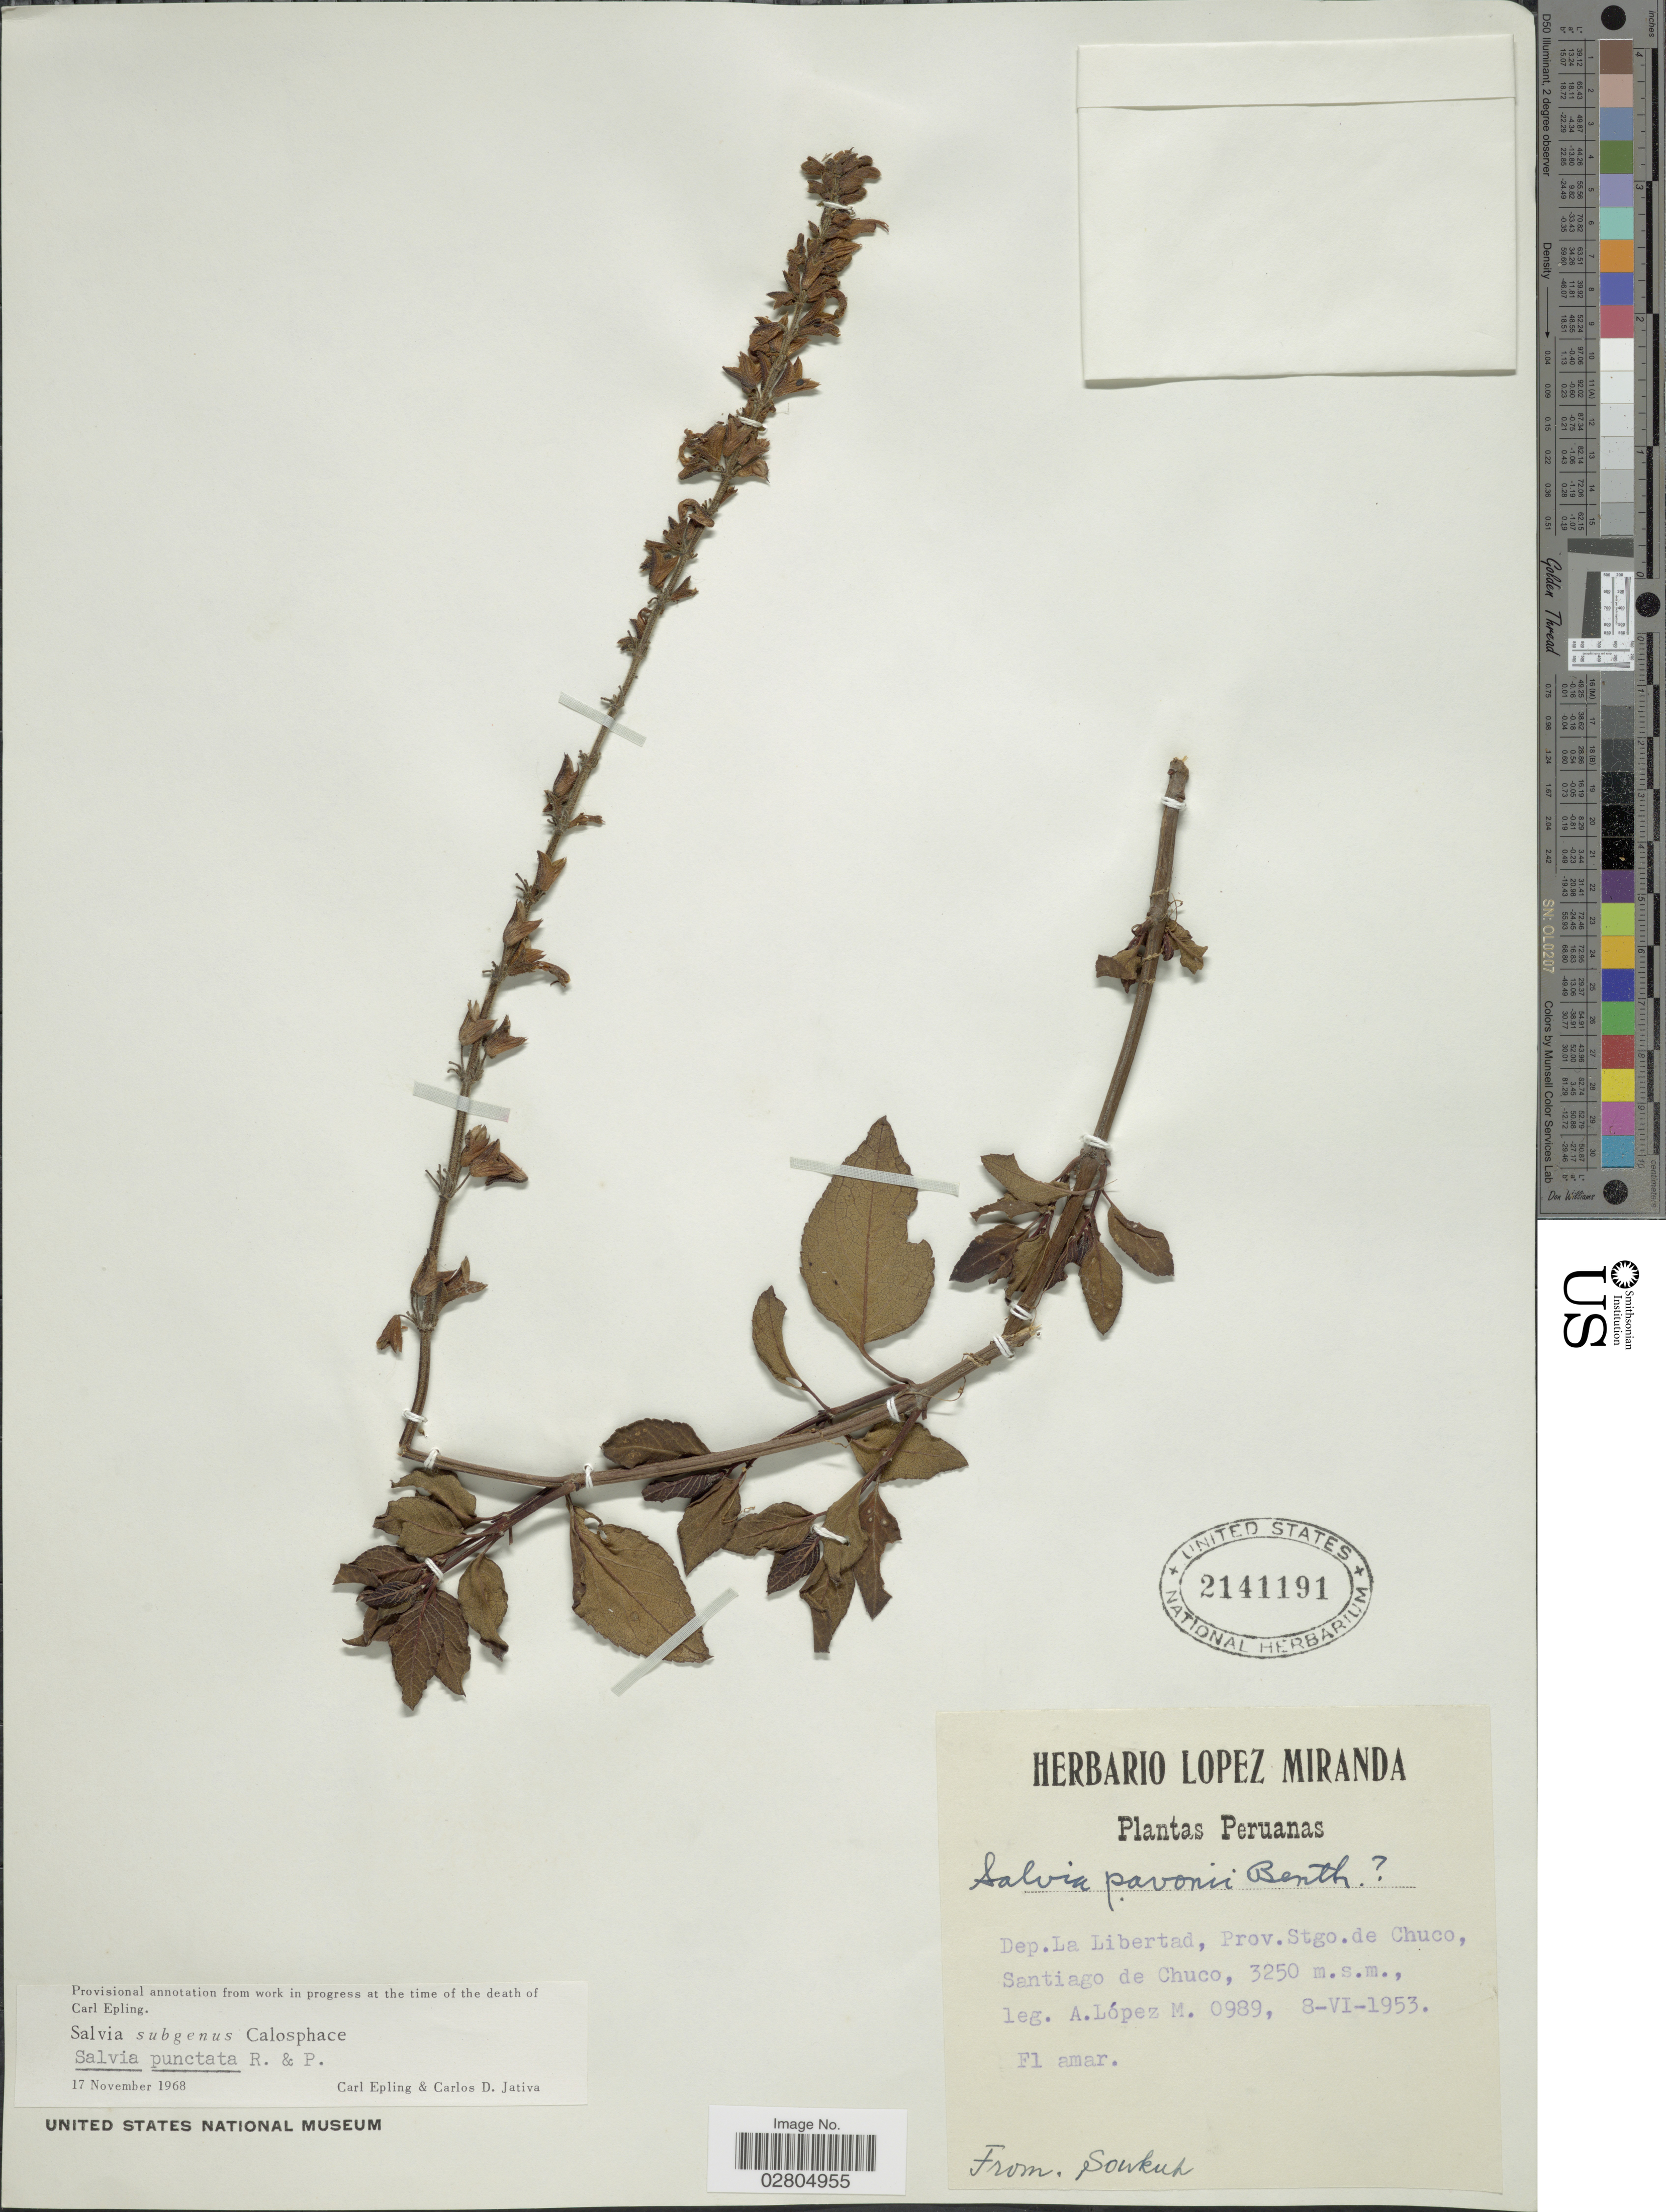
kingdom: Plantae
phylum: Tracheophyta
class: Magnoliopsida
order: Lamiales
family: Lamiaceae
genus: Salvia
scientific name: Salvia punctata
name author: Ruiz & Pav.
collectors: A. López M.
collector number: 0989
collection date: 1953-06-08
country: Peru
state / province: La Libertad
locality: Dep. La Libertad, Prov. Stgo. de Chuco, Santiago de Chuco.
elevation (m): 3250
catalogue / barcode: US 2141191